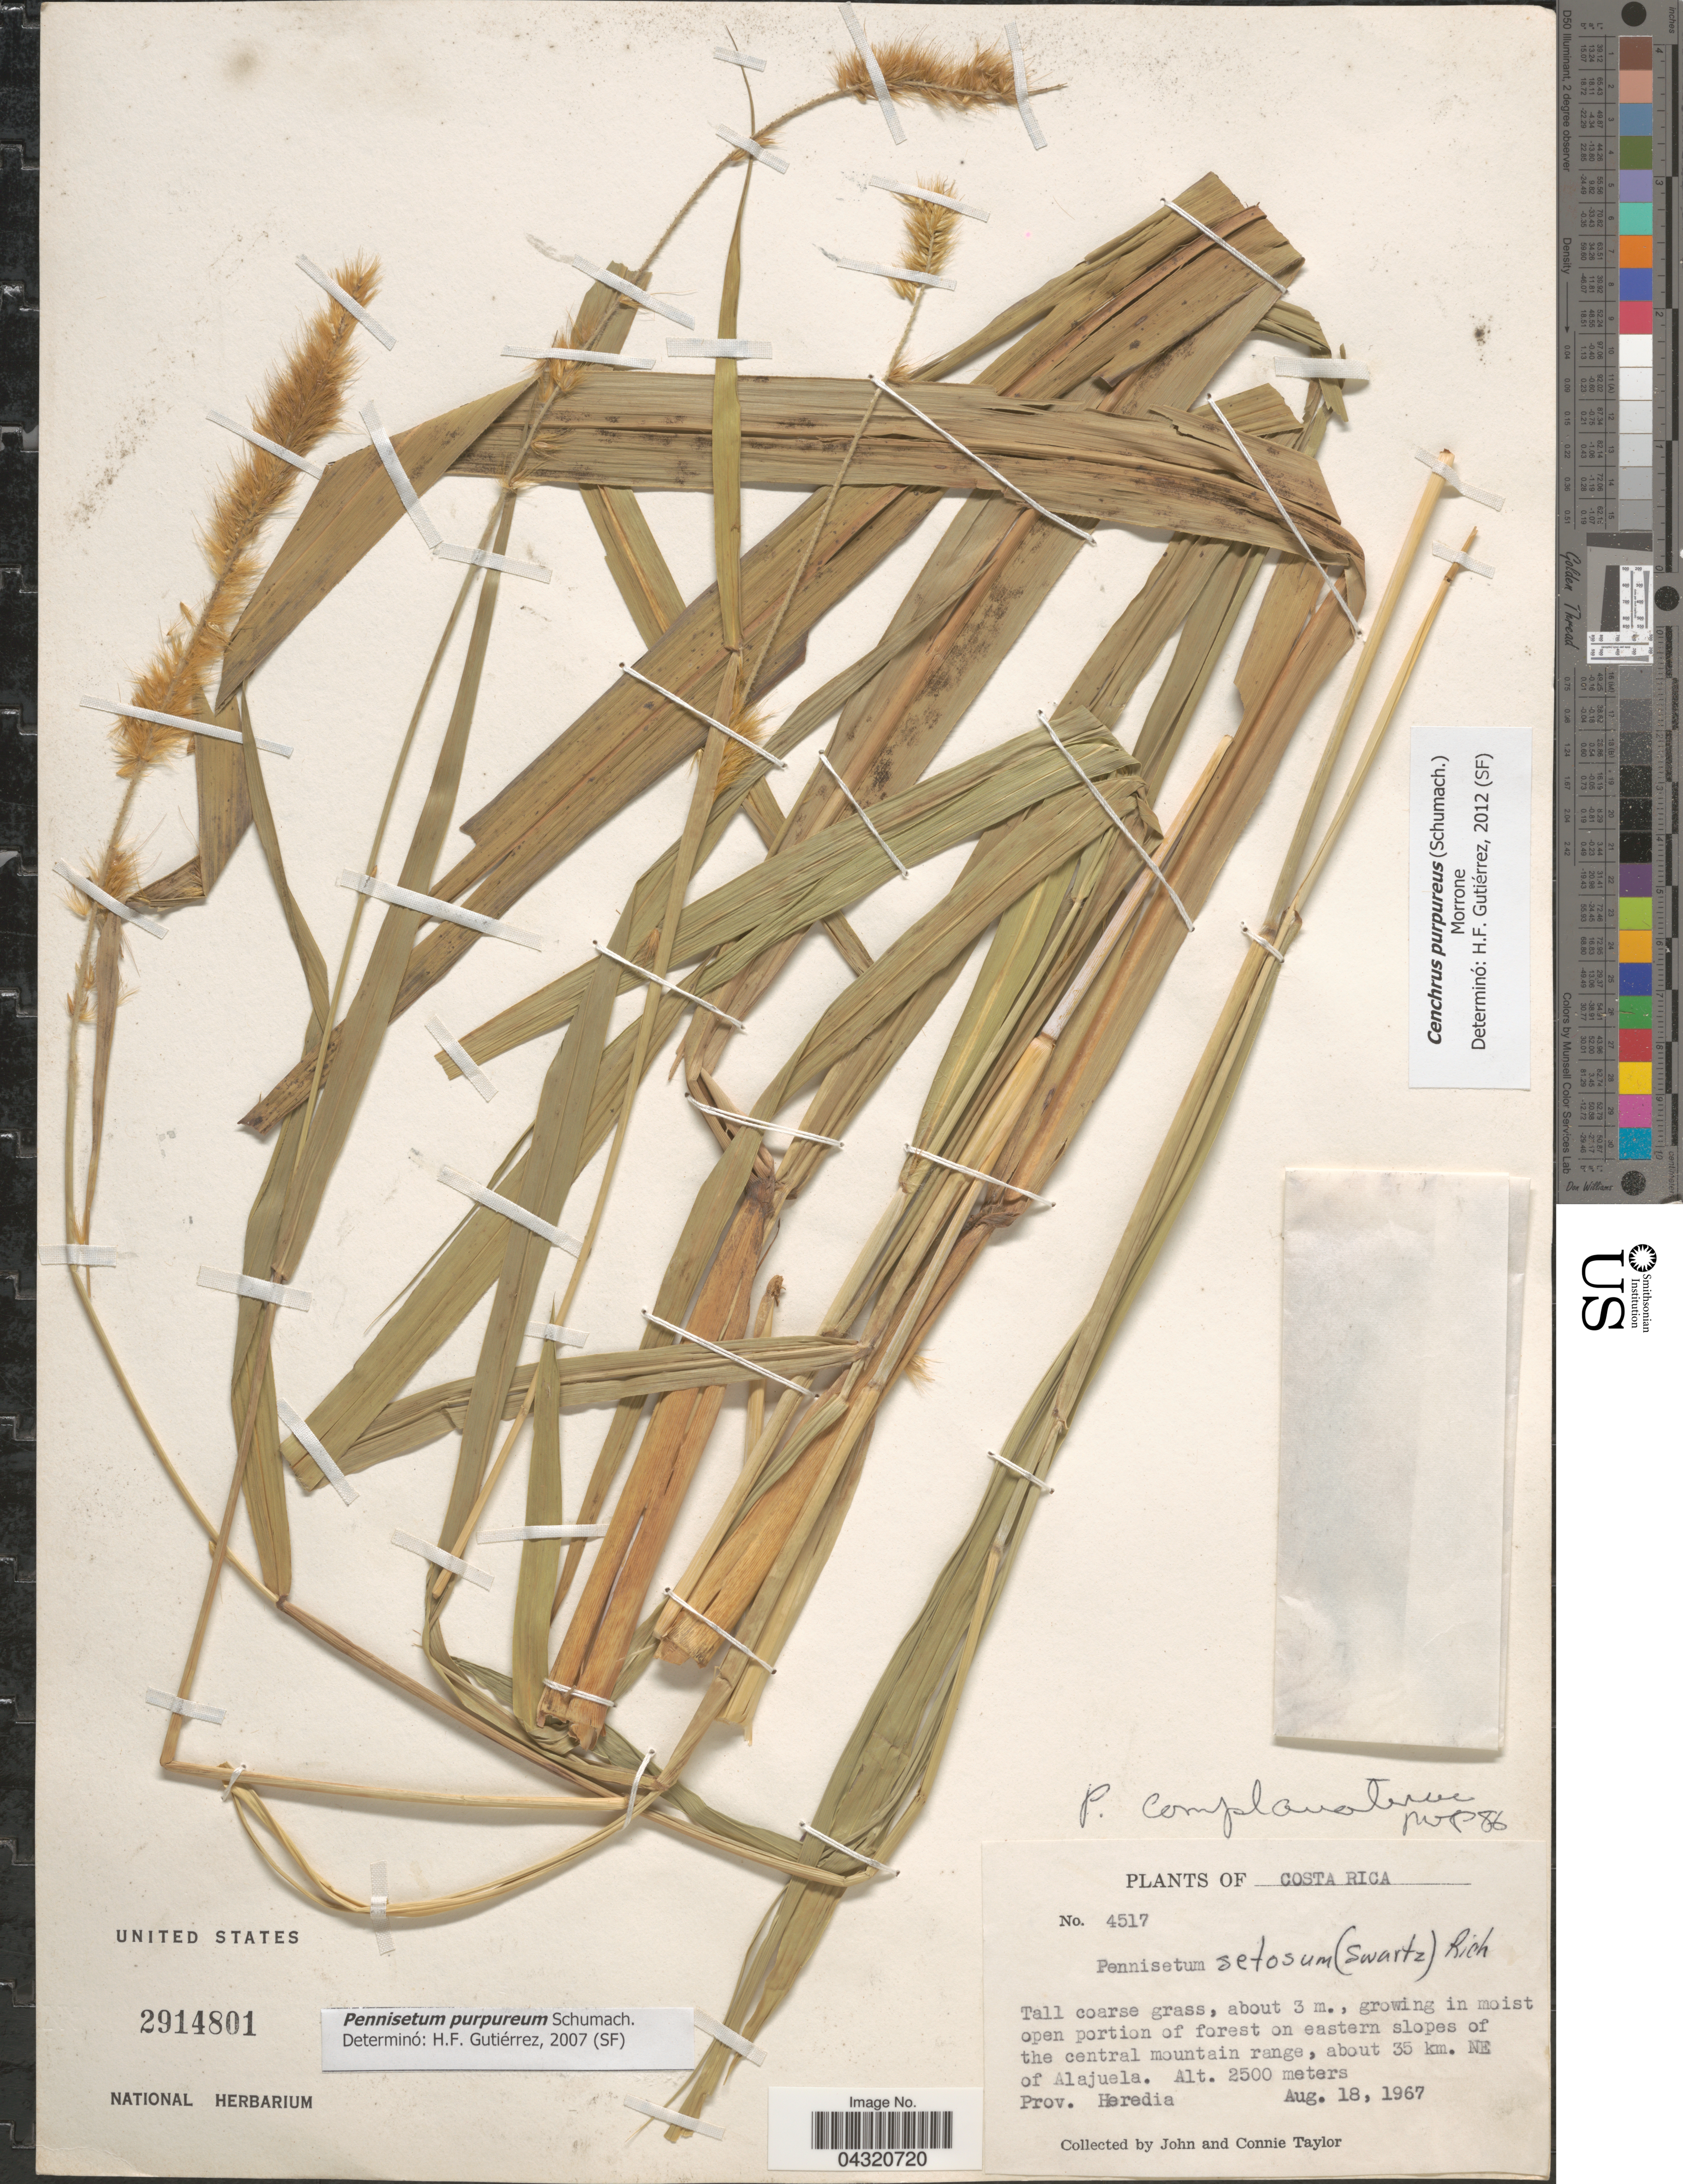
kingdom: Plantae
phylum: Tracheophyta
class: Liliopsida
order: Poales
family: Poaceae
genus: Cenchrus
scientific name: Cenchrus purpureus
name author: (Schumach.) Morrone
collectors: J. Taylor & C. Taylor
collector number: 4517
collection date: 1967-08-18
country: Costa Rica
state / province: Heredia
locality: Growing in moist open portion of forest on eastern slopes of central mountain range, about 35 km. NE of Alajuela.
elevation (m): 2500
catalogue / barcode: US 2914801